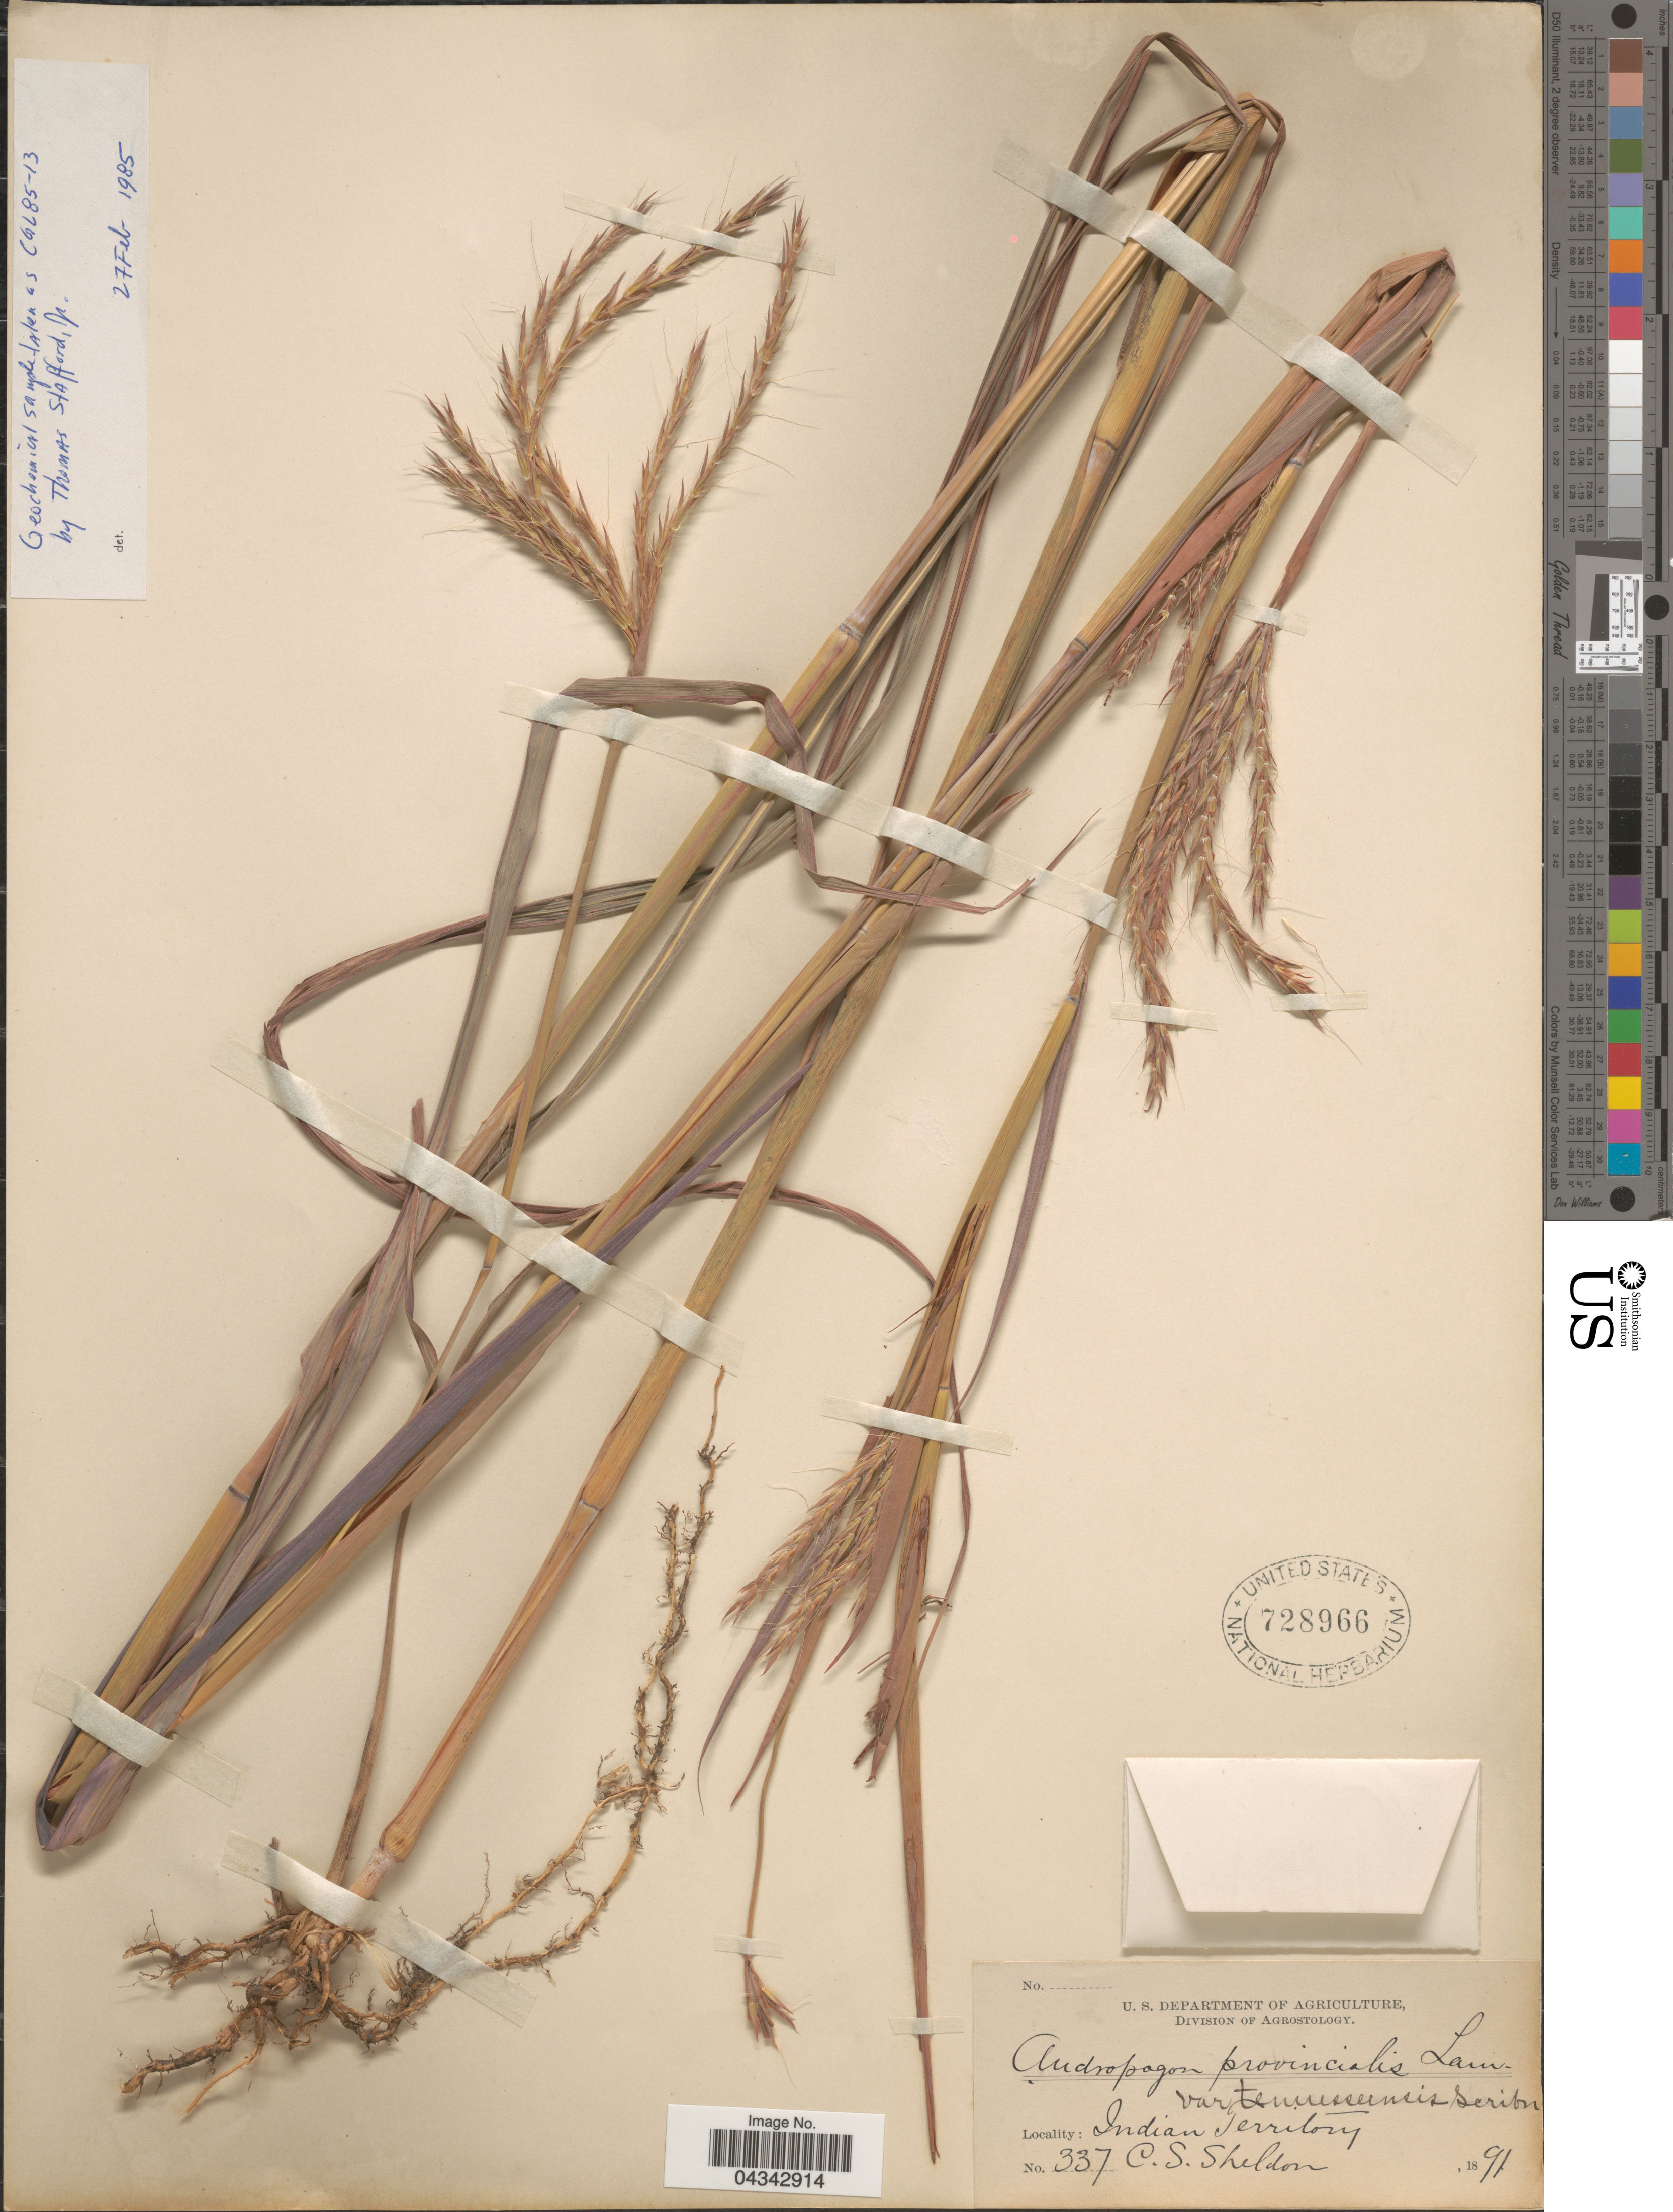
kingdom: Plantae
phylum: Tracheophyta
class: Liliopsida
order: Poales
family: Poaceae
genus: Andropogon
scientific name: Andropogon gerardii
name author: Vitman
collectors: C. S. Sheldon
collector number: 337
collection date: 1891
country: United States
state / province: Oklahoma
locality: Indian Territory.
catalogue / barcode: US 728966